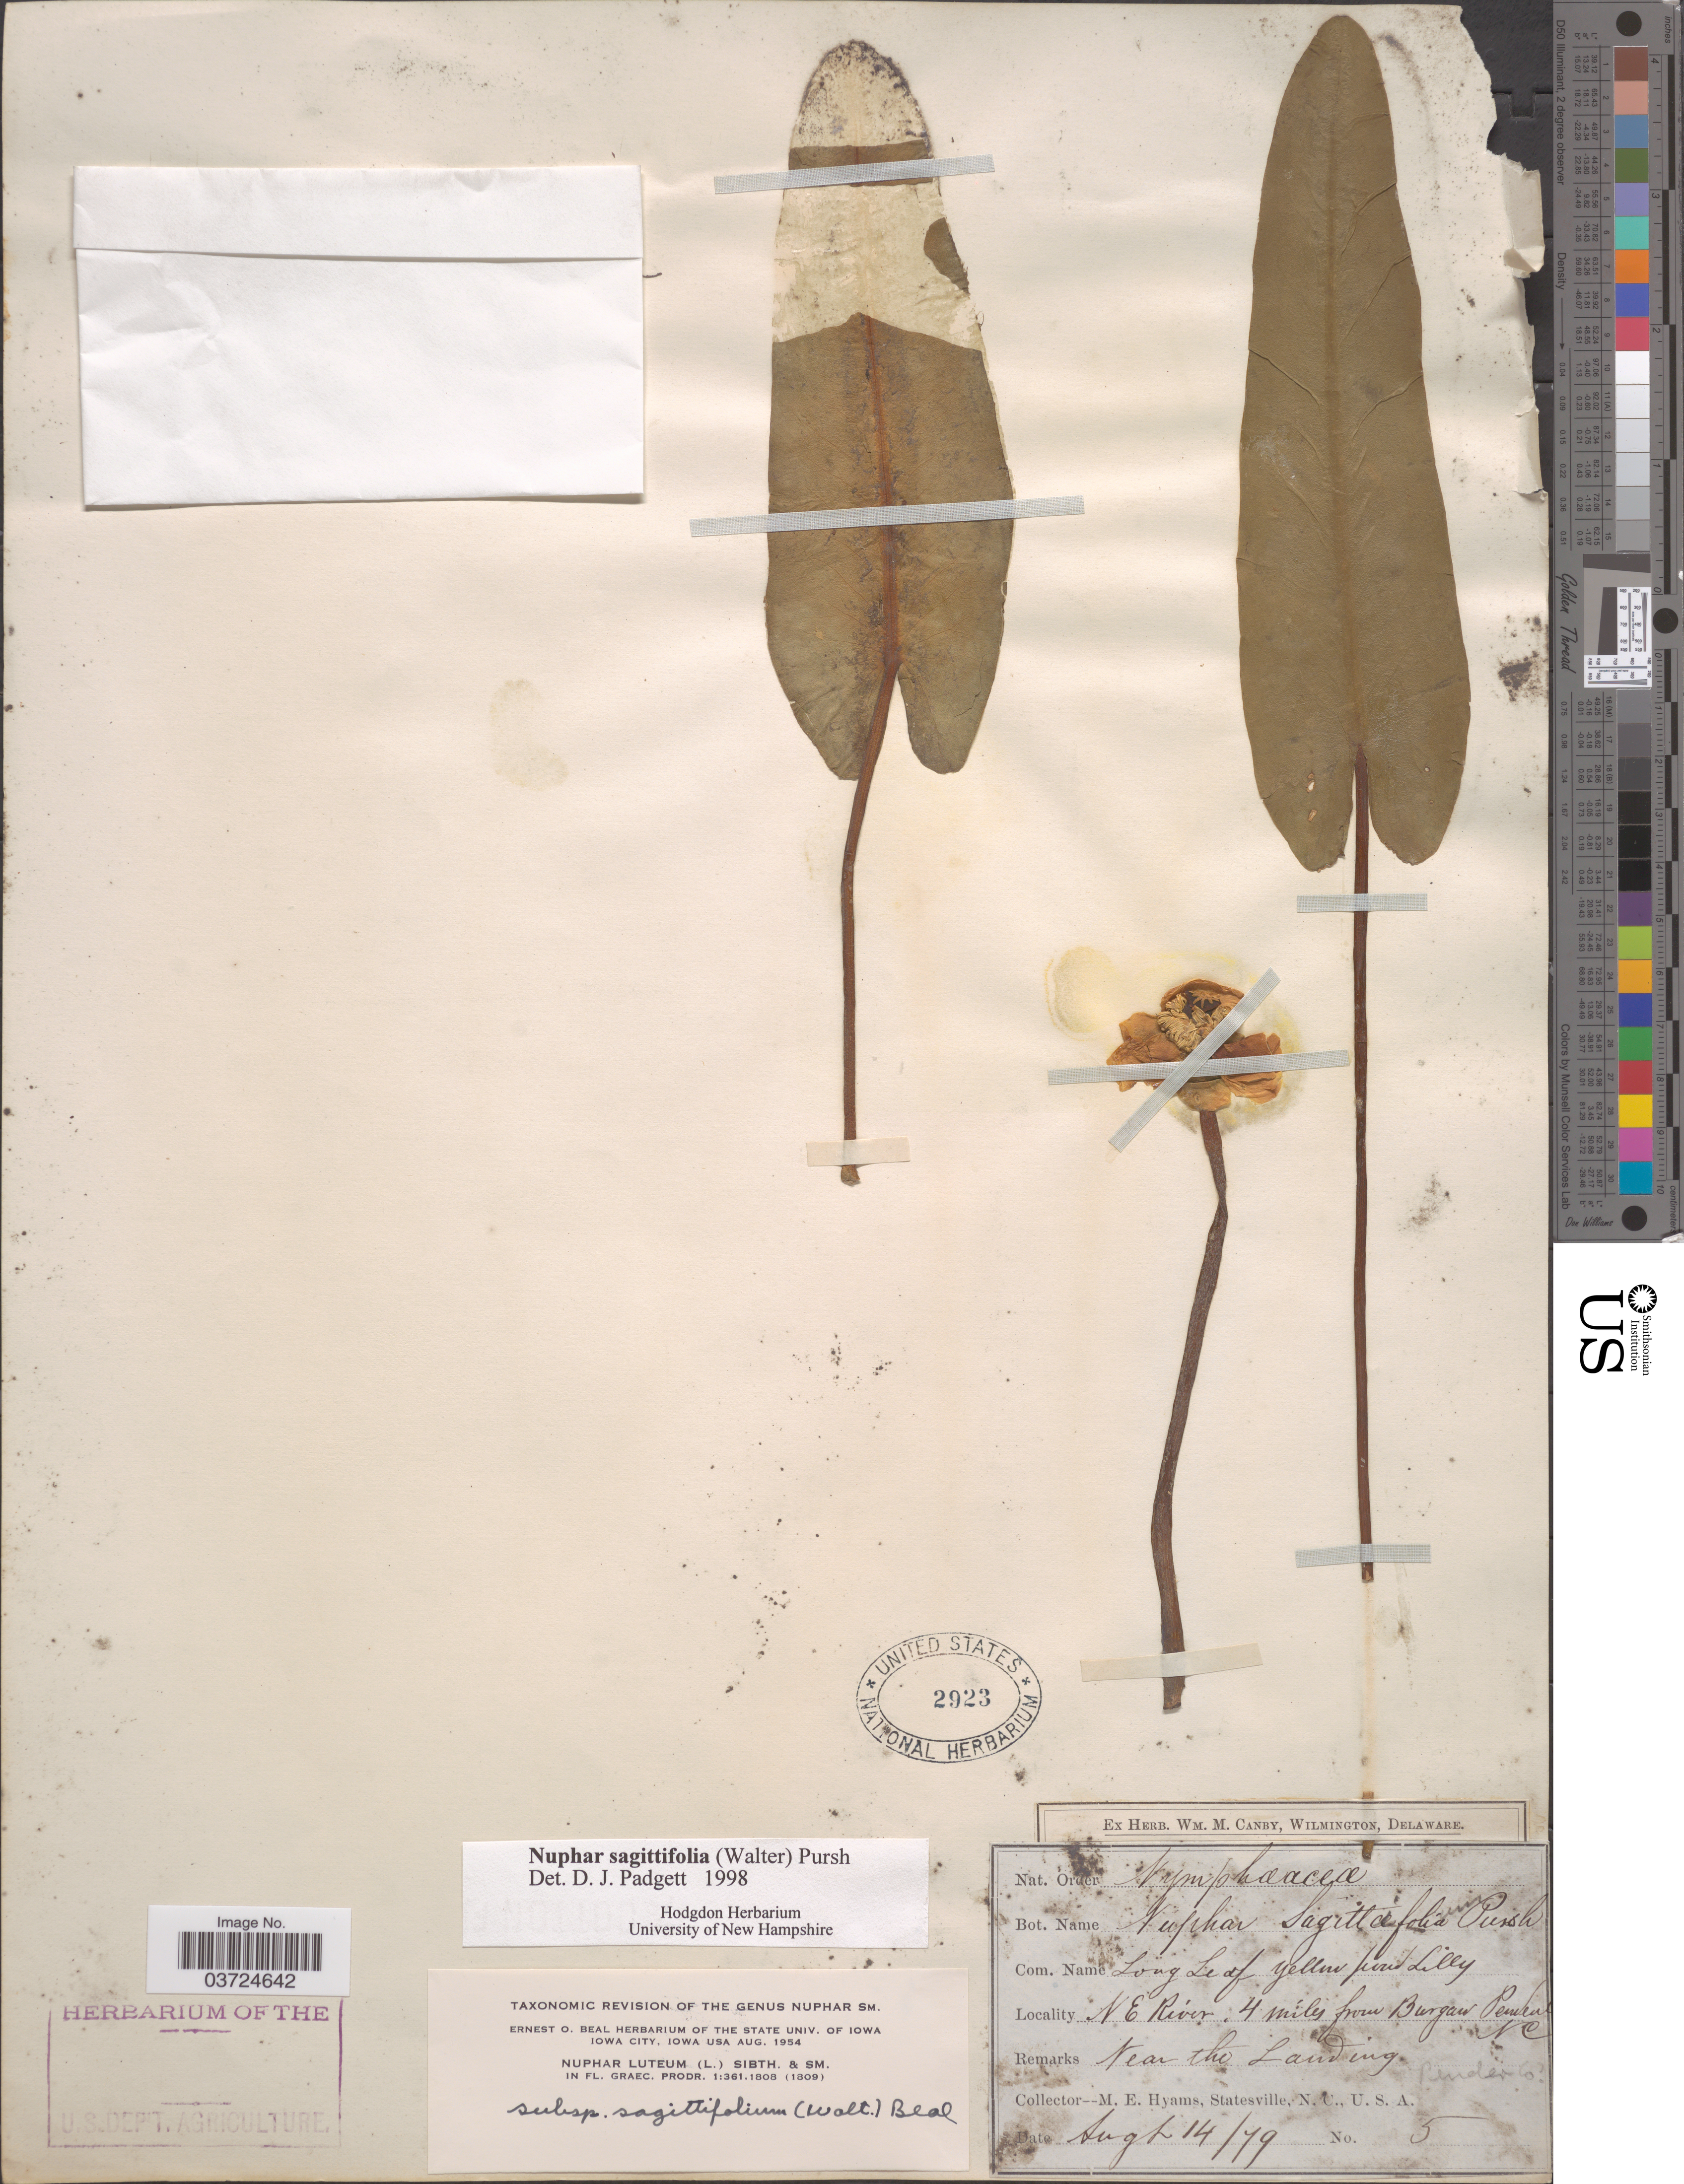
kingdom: Plantae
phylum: Tracheophyta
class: Magnoliopsida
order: Nymphaeales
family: Nymphaeaceae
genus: Nuphar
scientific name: Nuphar lutea subsp. sagittifolia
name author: (Walter) E.O. Beal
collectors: M. E. Hyams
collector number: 5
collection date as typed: Transcribed d/m/y: 14/8/79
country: United States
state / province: North Carolina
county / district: Pender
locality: NE River, 4 miles from Burgaw. Near the Landing.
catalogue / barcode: US 2923